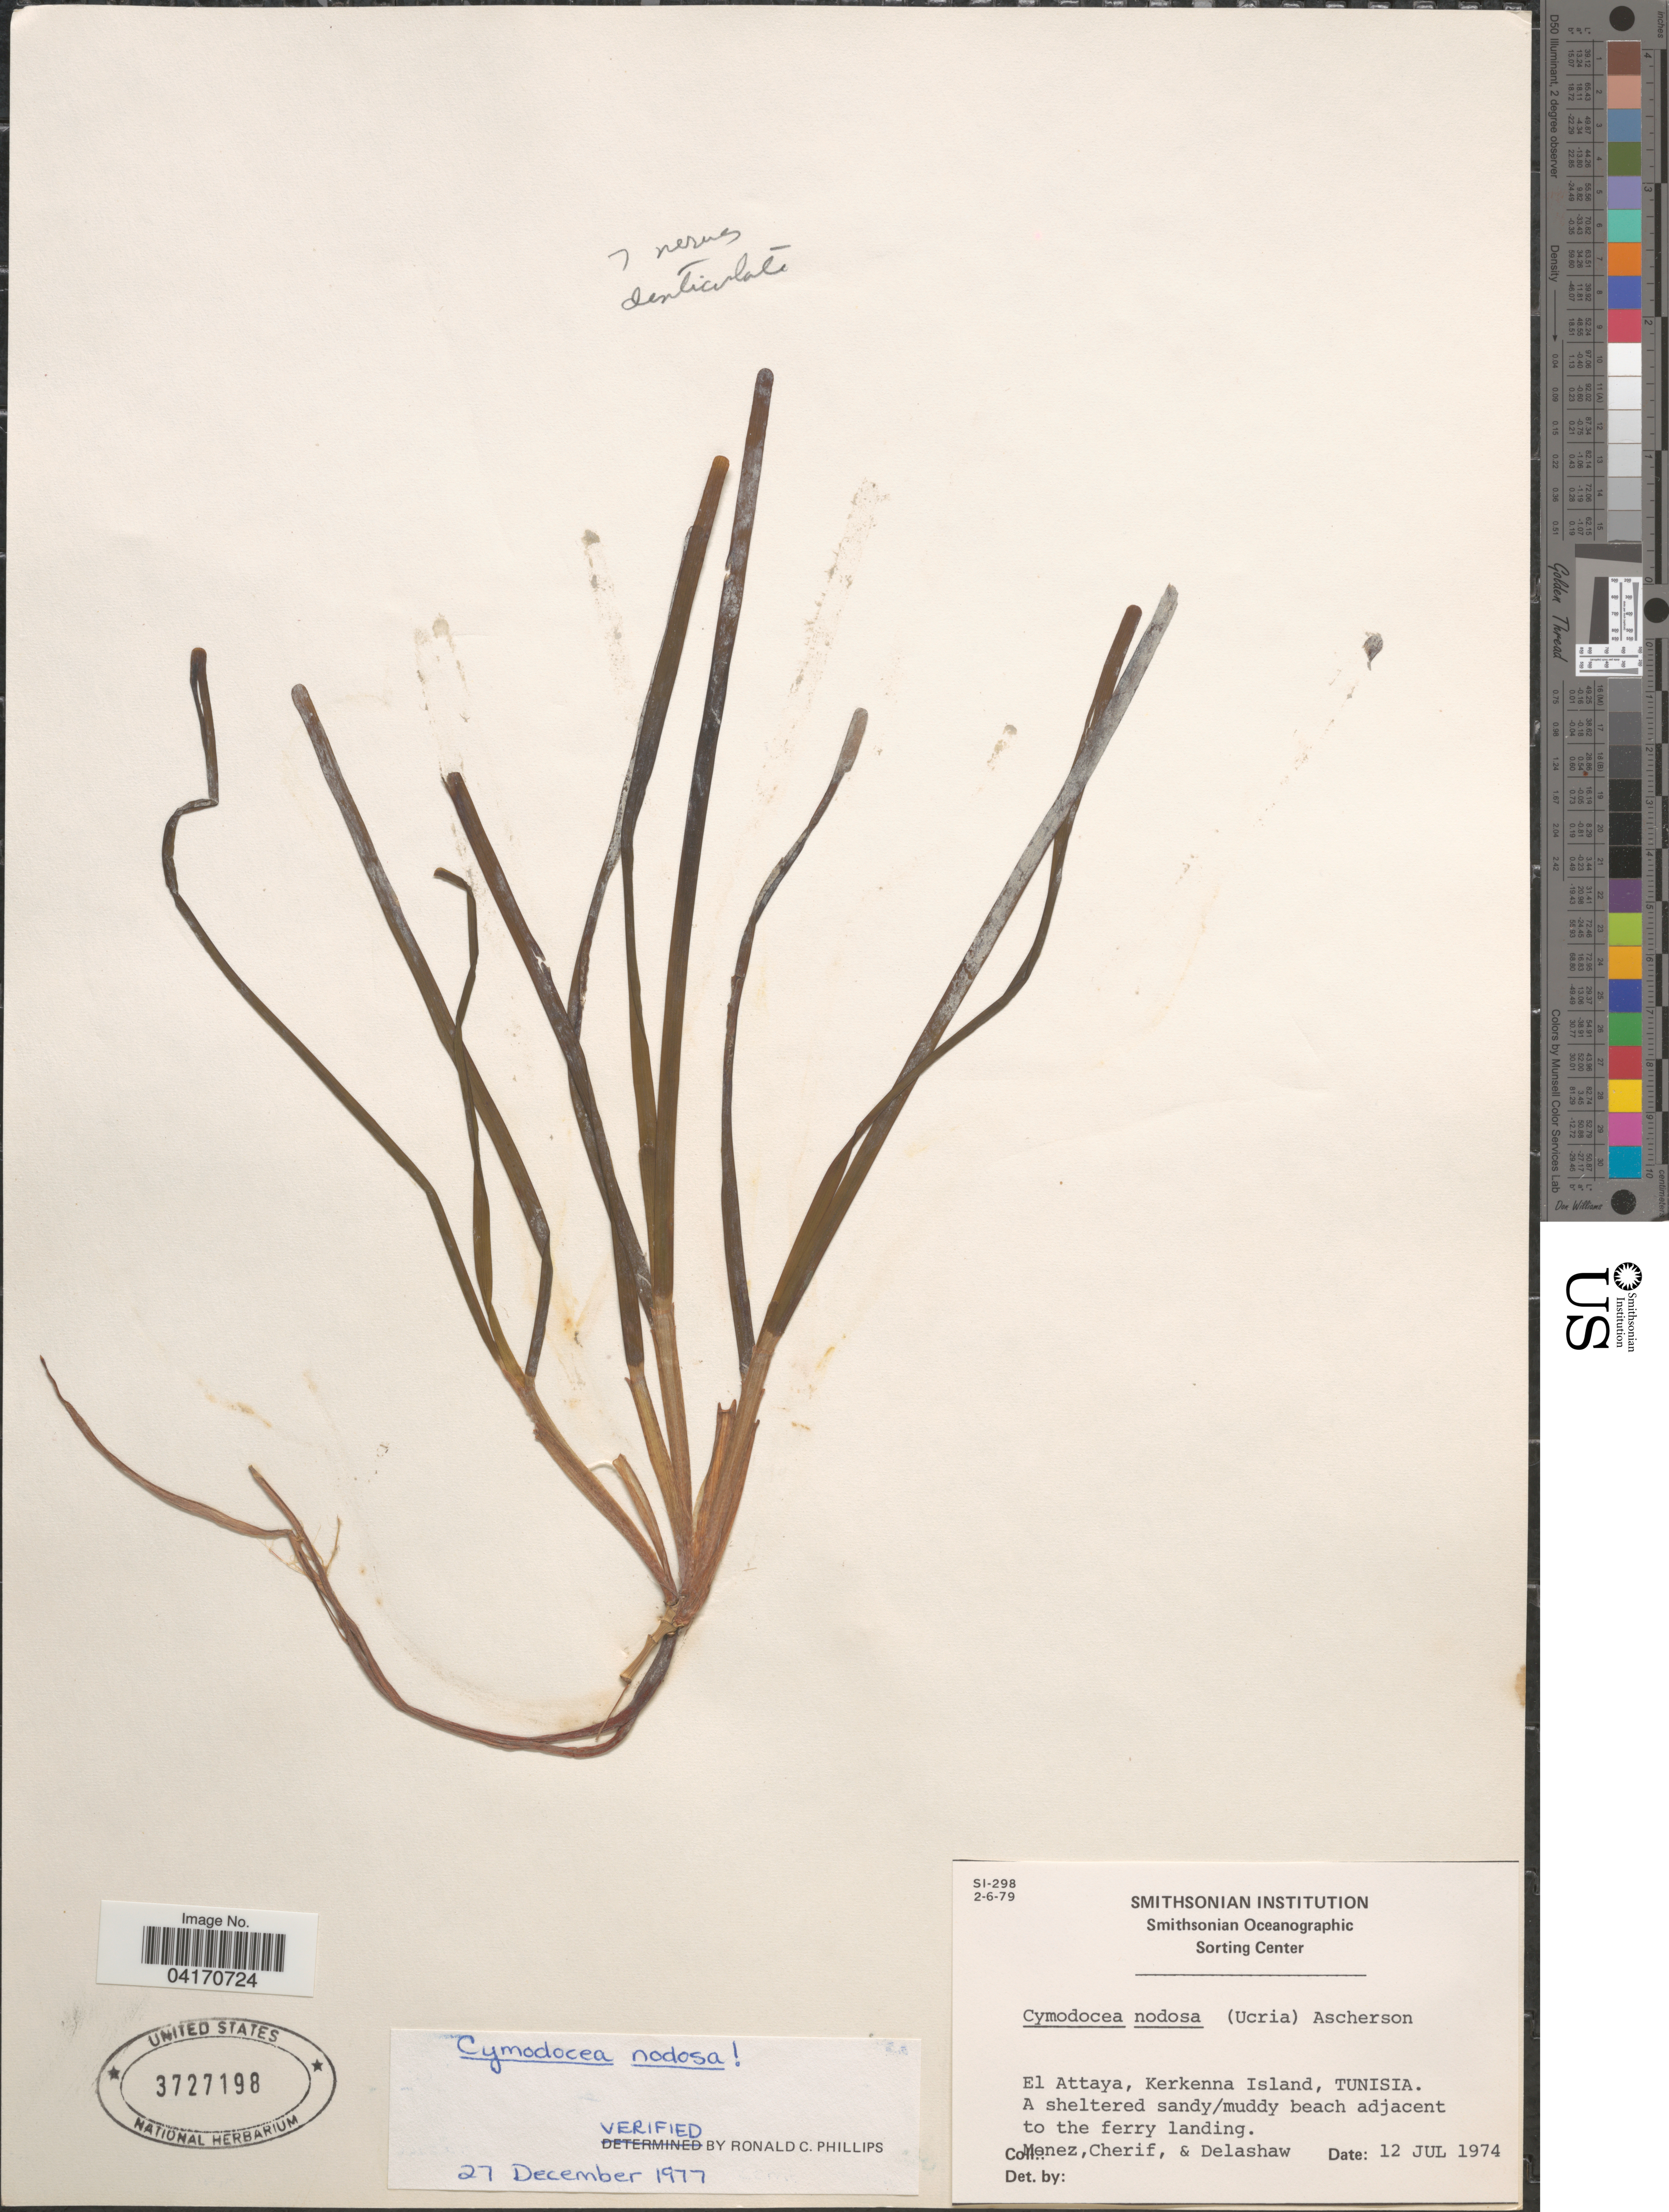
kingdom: Plantae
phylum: Tracheophyta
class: Liliopsida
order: Alismatales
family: Cymodoceaceae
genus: Cymodocea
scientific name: Cymodocea nodosa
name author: Asch.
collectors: Menez, -. Cherif & -. Delashaw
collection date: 1974-07-12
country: Tunisia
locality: El Attaya, Kerkenna Island.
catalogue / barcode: US 3727198